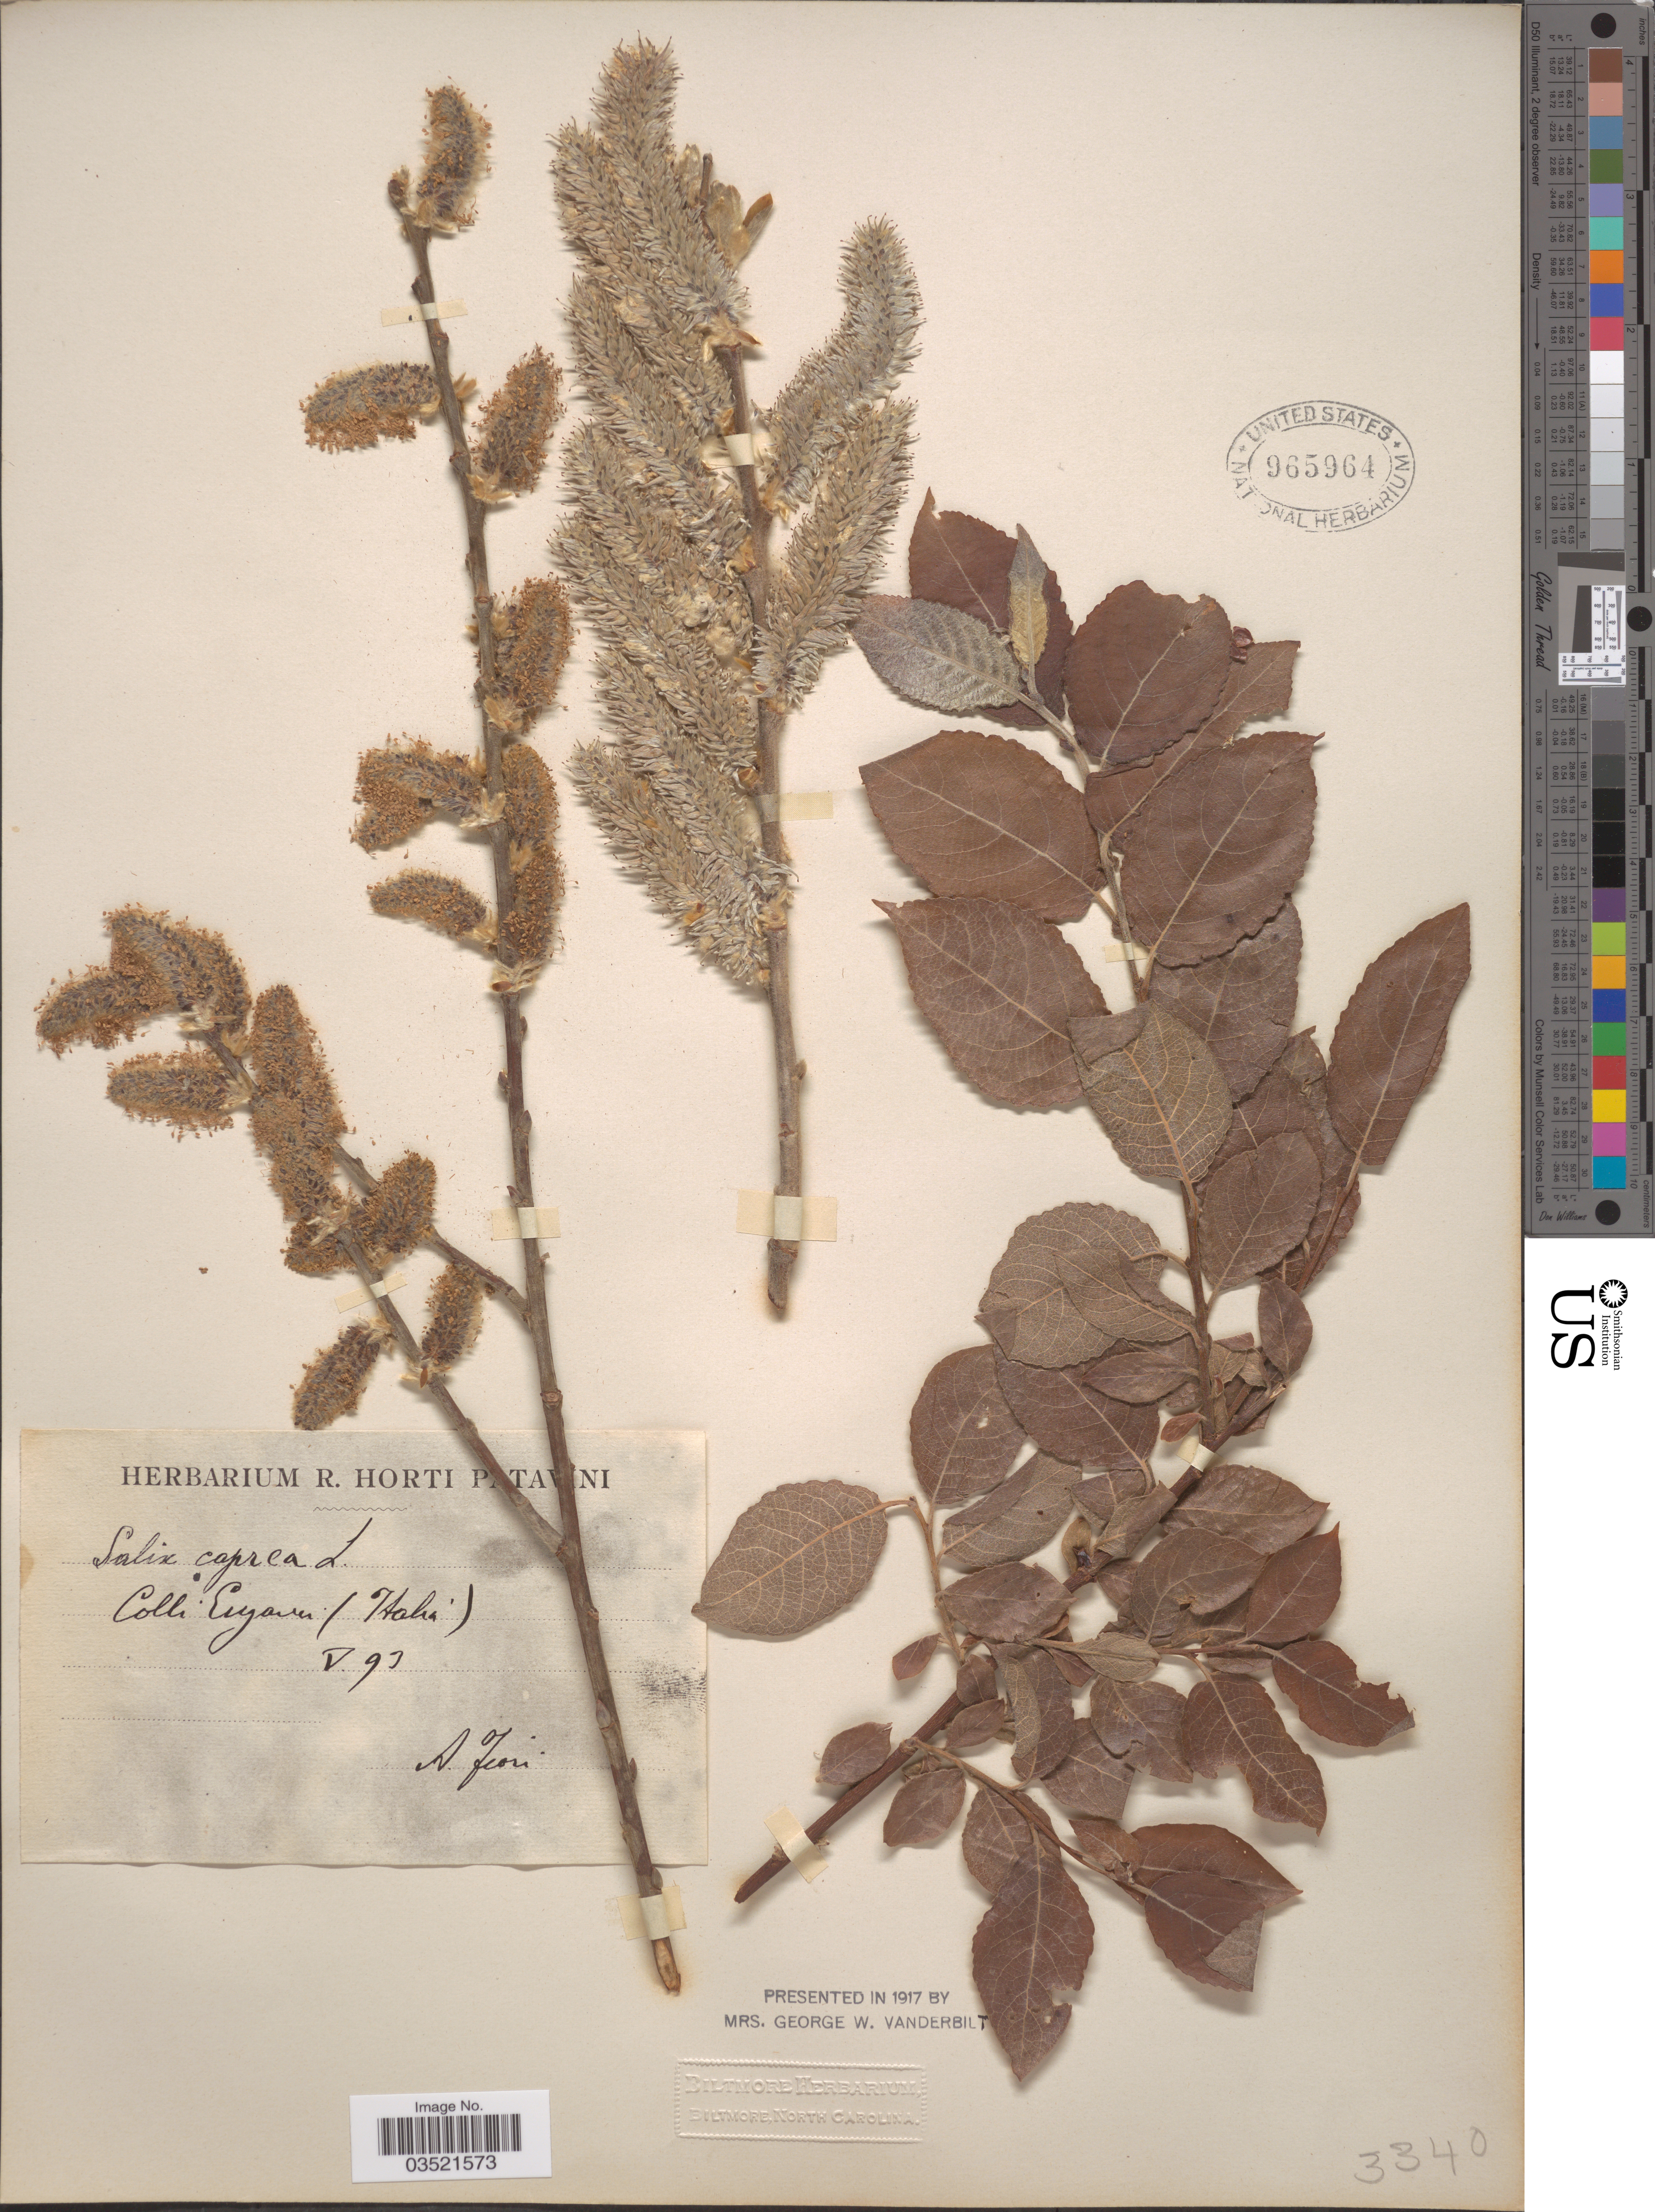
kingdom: Plantae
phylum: Tracheophyta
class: Magnoliopsida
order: Malpighiales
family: Salicaceae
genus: Salix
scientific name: Salix caprea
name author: L.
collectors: A. Fiori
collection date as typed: Transcribed d/m/y: /5/93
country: Italy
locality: Eiyarei [interpreted] (Italia).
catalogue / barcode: US 965964